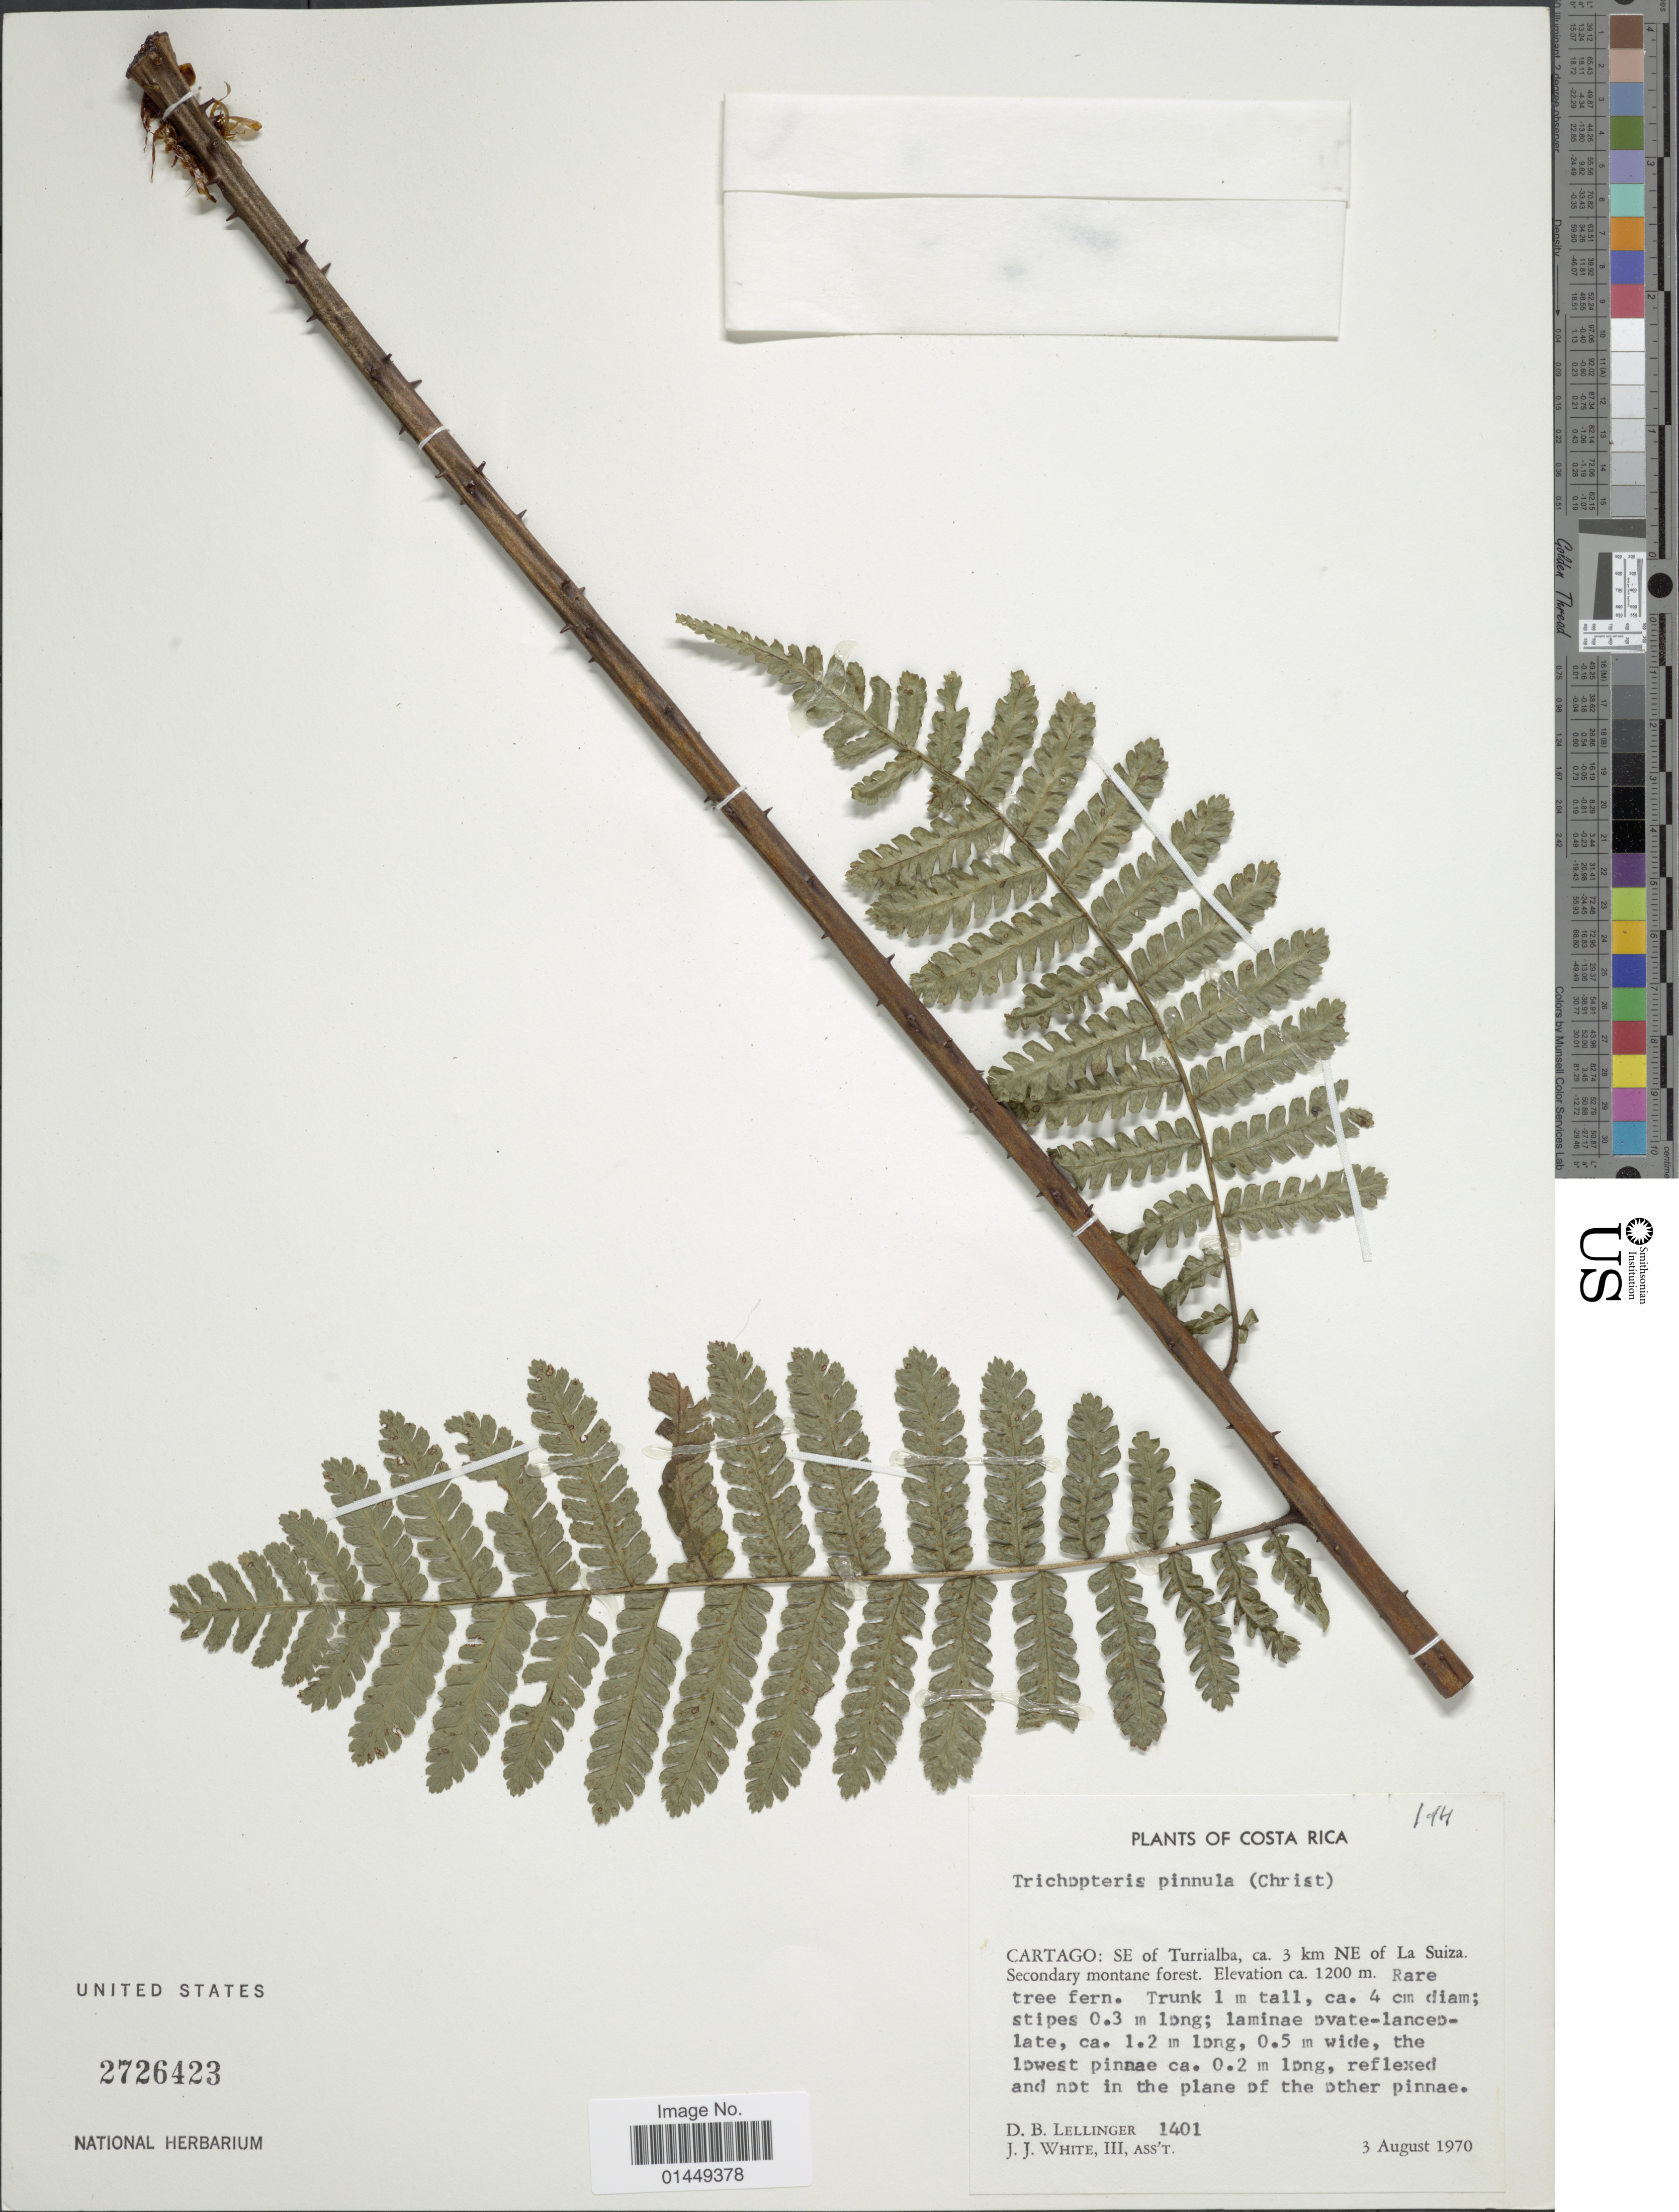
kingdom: Plantae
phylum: Tracheophyta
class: Polypodiopsida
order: Cyatheales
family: Cyatheaceae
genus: Cyathea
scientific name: Cyathea pinnula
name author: (Christ) R.C. Moran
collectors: D. B. Lellinger & J. J. White III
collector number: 1401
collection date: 1970-08-03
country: Costa Rica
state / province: Cartago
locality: Cartago: SE of Turrialba, ca. 3 km NE of La Suiza.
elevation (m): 1200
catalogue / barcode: US 2726423